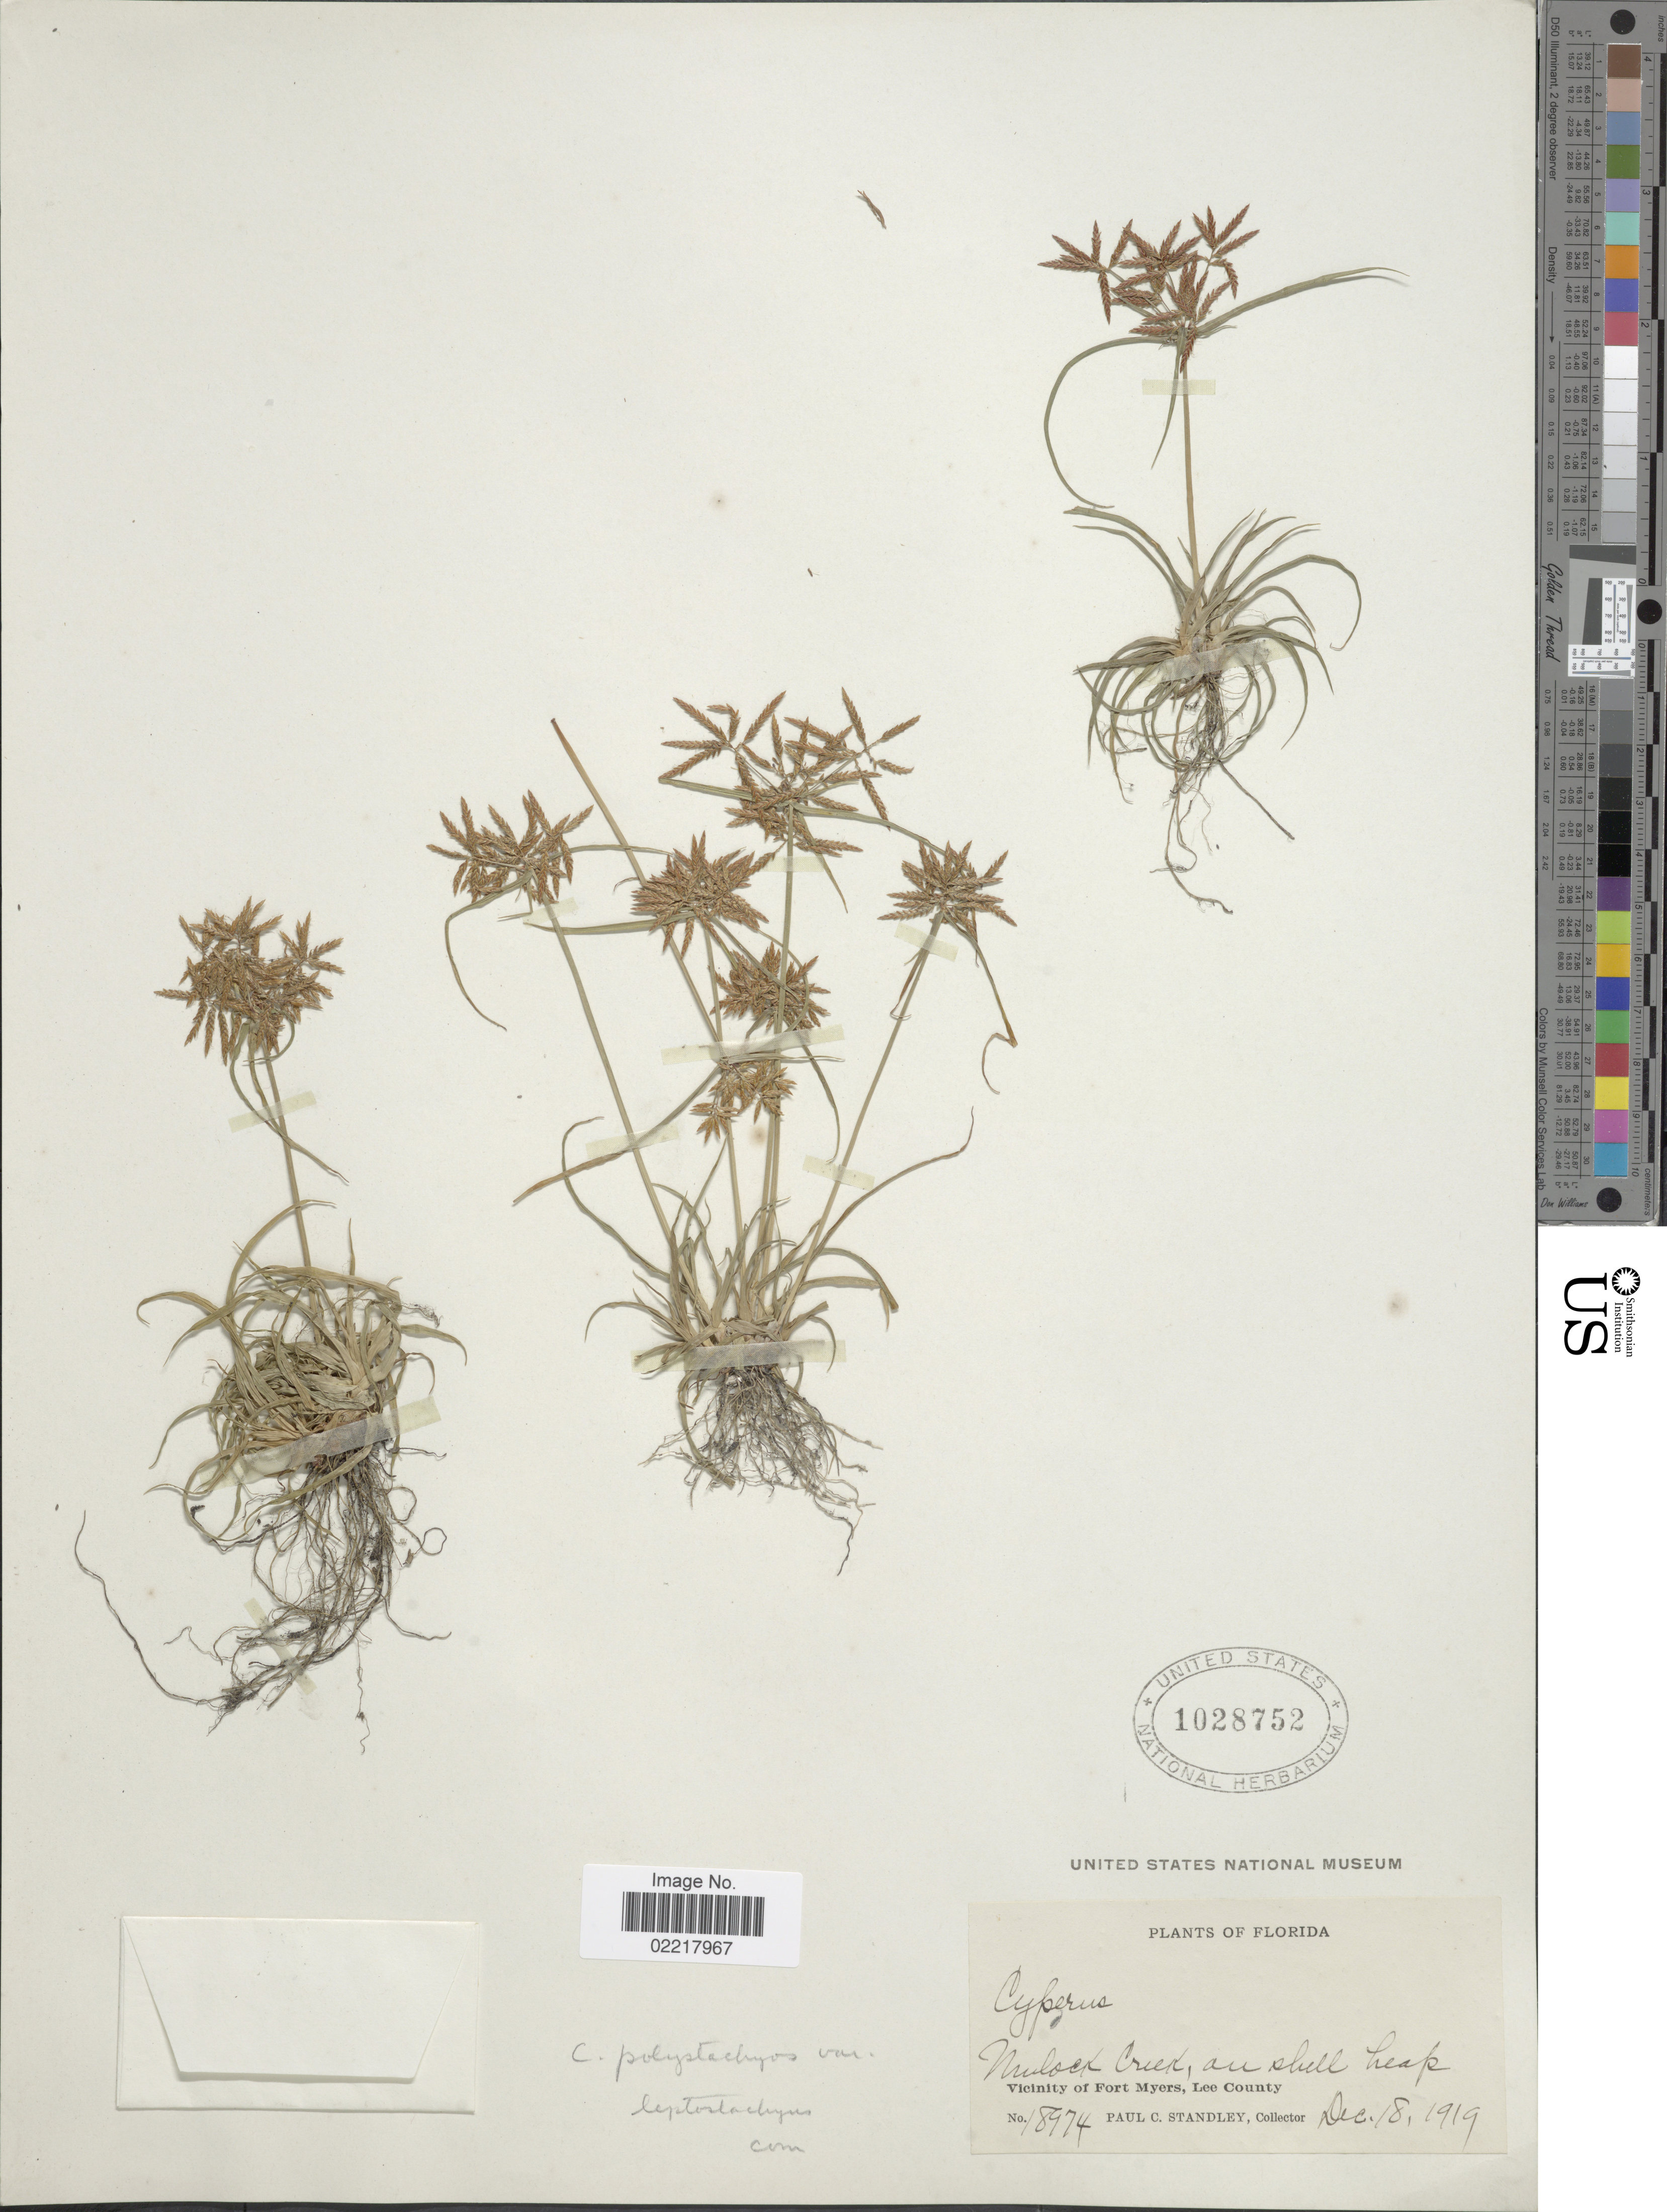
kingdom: Plantae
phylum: Tracheophyta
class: Liliopsida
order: Poales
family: Cyperaceae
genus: Cyperus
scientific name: Cyperus polystachyos var. texensis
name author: (Torr.) Fernald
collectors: P. C. Standley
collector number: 18974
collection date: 1919-12-18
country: United States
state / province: Florida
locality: Mulock Creek, on shell heap, Vicinity of Fort Myers, Lee County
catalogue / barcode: US 1028752